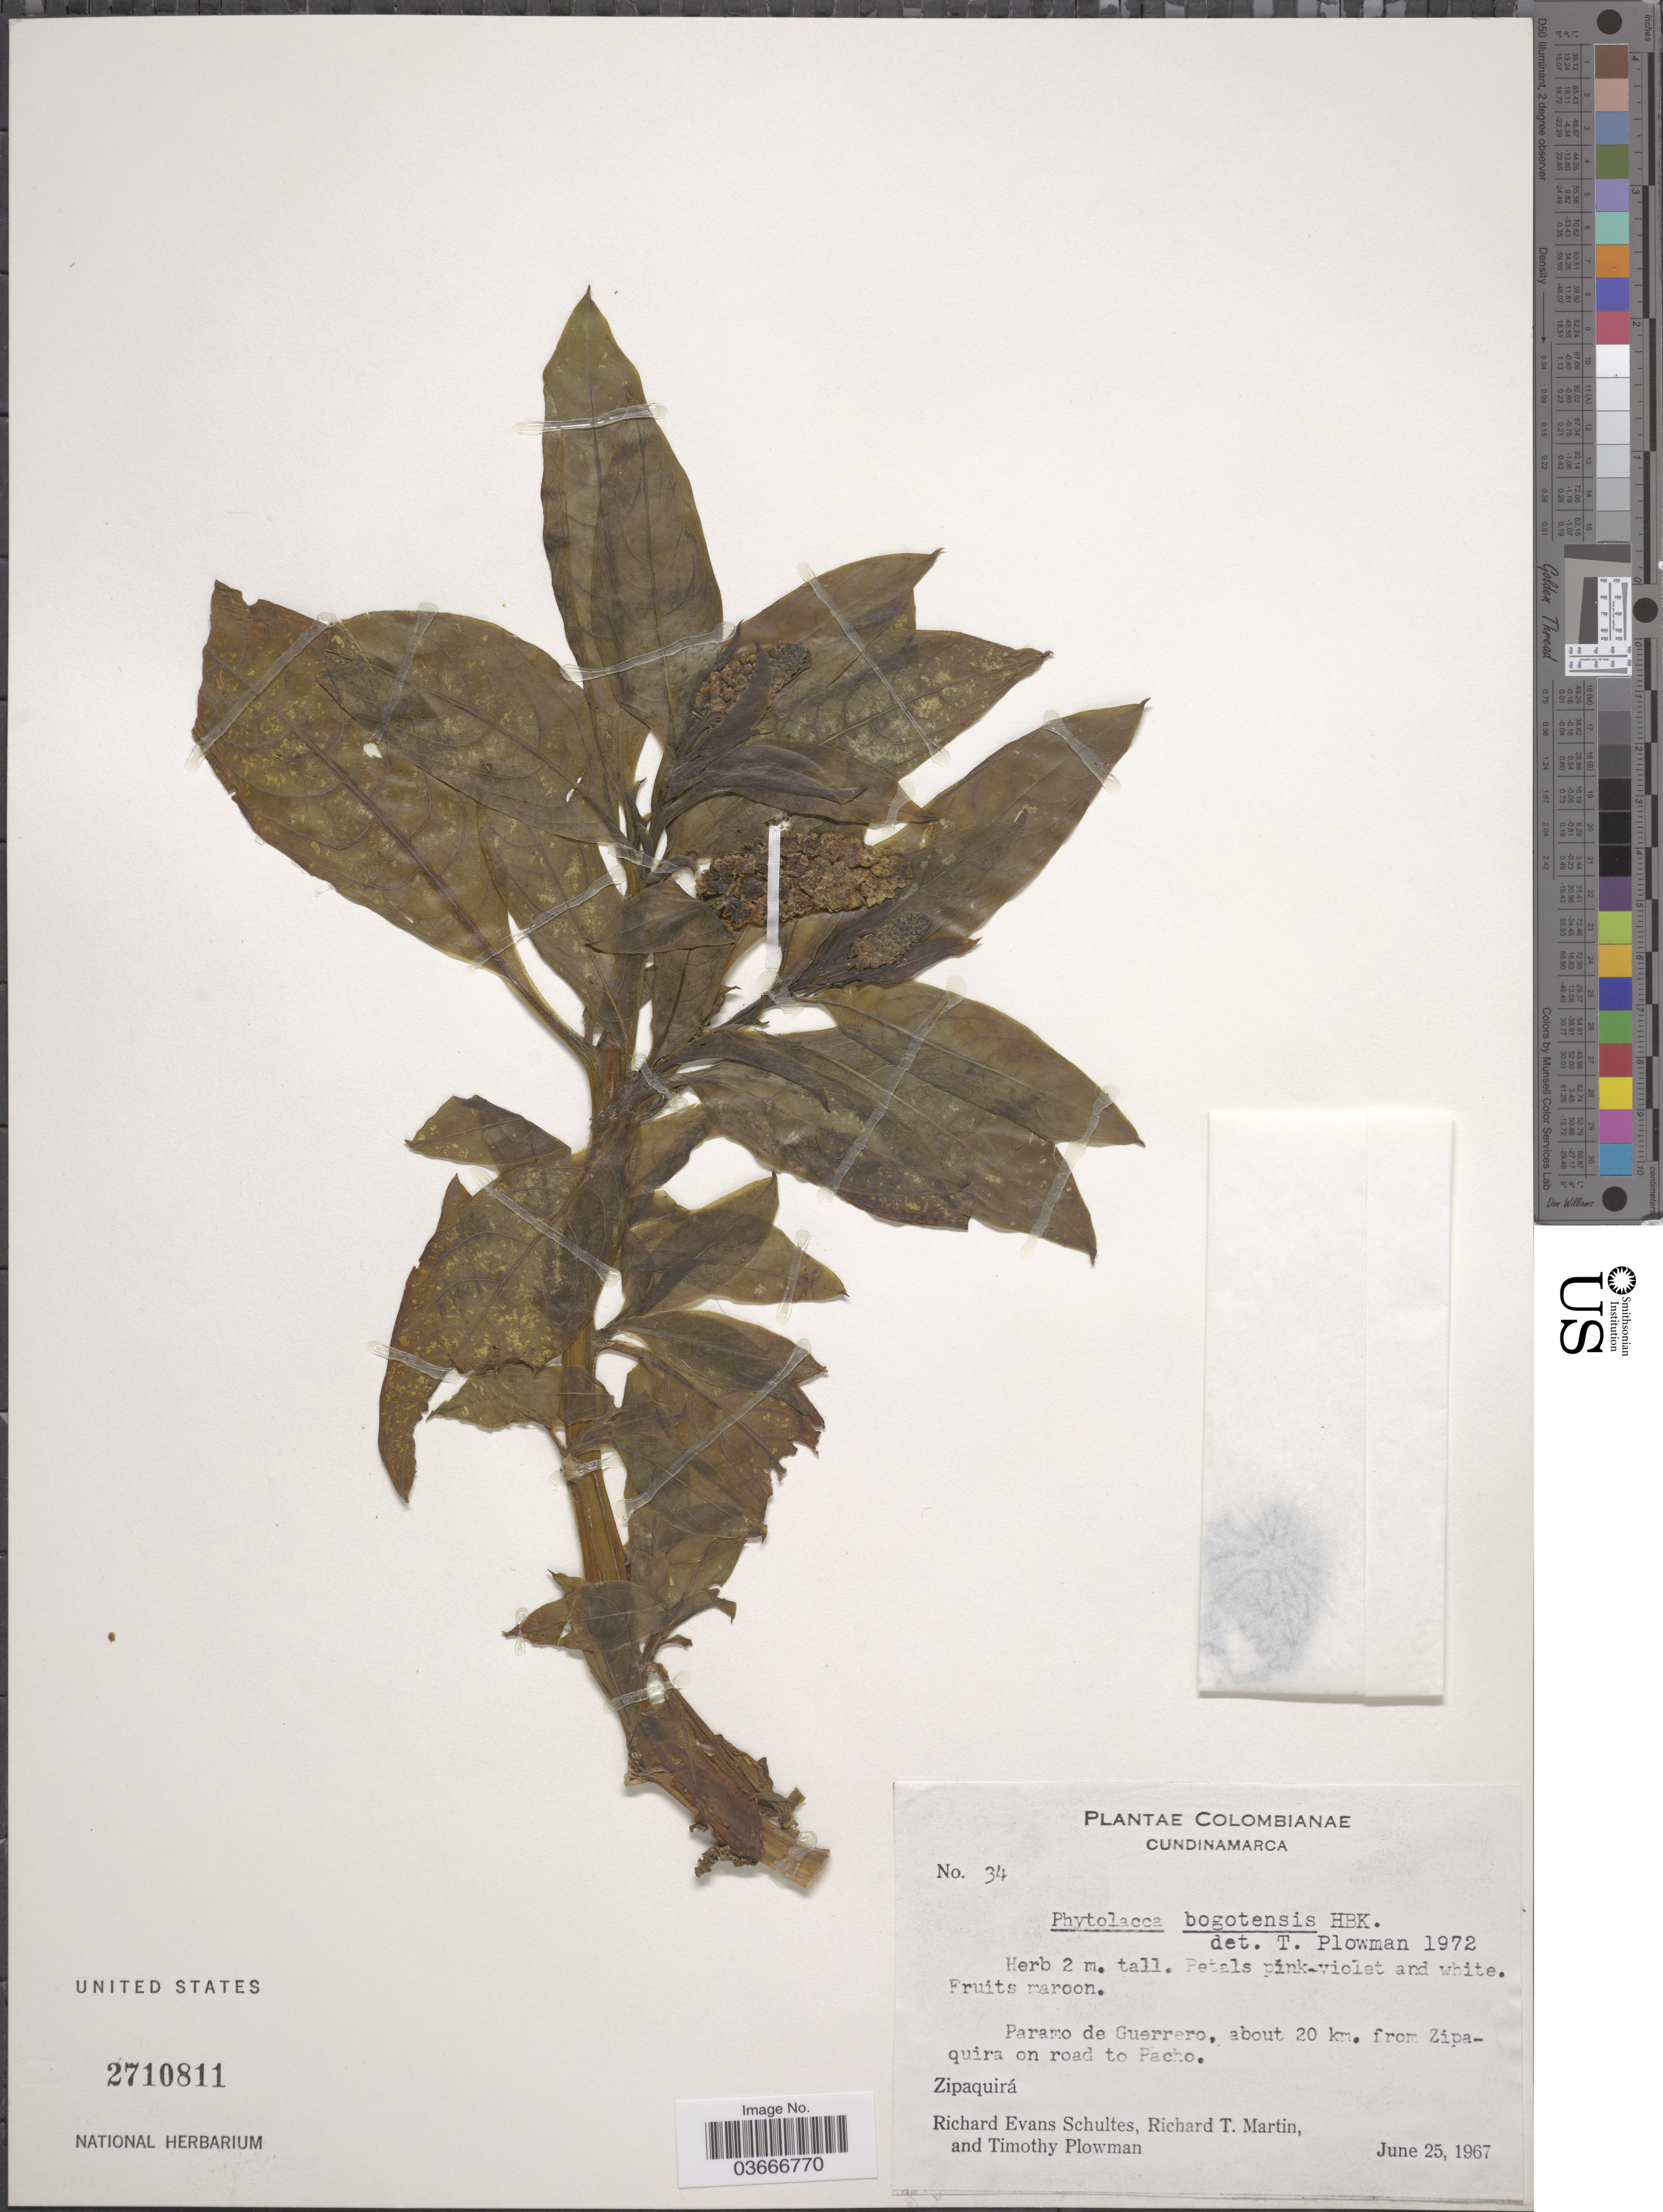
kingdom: Plantae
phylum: Tracheophyta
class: Magnoliopsida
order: Caryophyllales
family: Phytolaccaceae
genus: Phytolacca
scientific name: Phytolacca bogotensis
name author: Kunth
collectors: R. E. Schultes, R. T. Martin & T. Plowman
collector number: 34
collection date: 1967-06-25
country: Colombia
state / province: Cundinamarca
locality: Paramo de Guerrero, about 20 km. from Zipaquira on road to Pacho. Zipaquirá.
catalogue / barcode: US 2710811